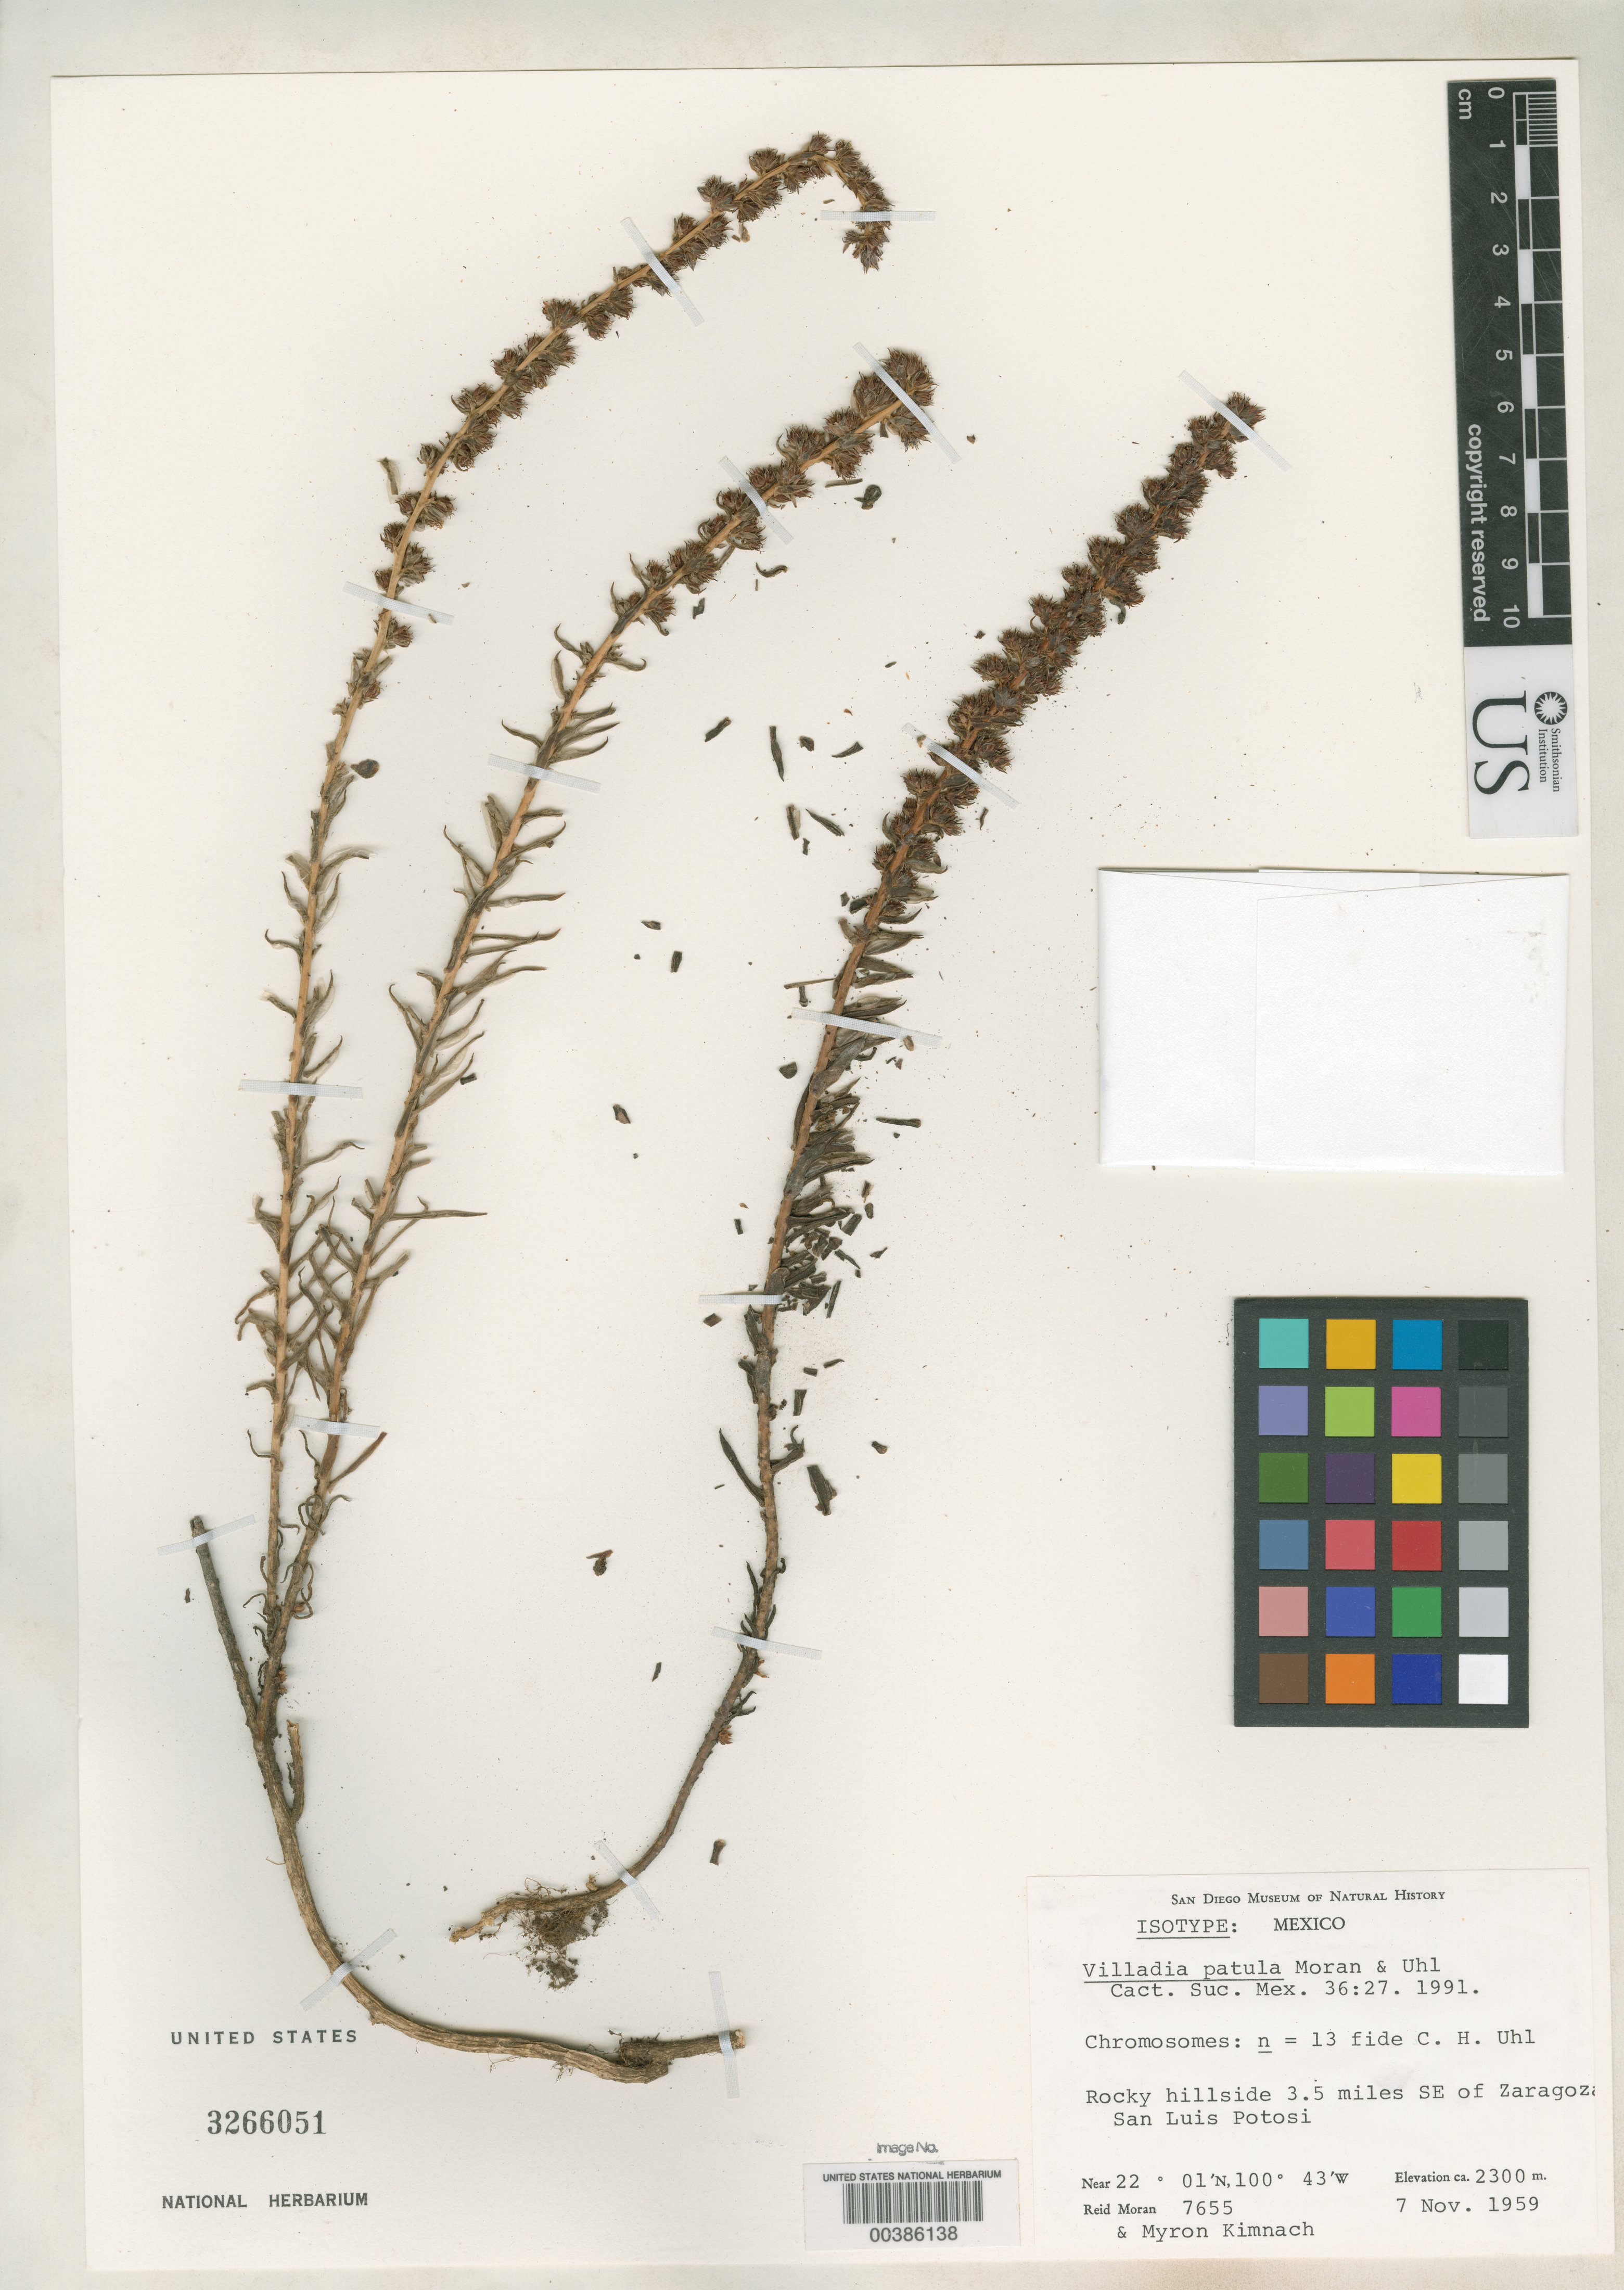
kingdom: Plantae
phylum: Tracheophyta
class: Magnoliopsida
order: Saxifragales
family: Crassulaceae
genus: Villadia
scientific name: Villadia patula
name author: Moran & Uhl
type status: Isotype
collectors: R. V. Moran & M. W. Kimnach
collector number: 7655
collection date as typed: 07 Nov 1959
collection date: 1959-11-07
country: Mexico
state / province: San Luis Potosi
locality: Rocky hillside 3.5 mi SE of Zaragoza.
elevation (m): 2300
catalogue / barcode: US 3266051